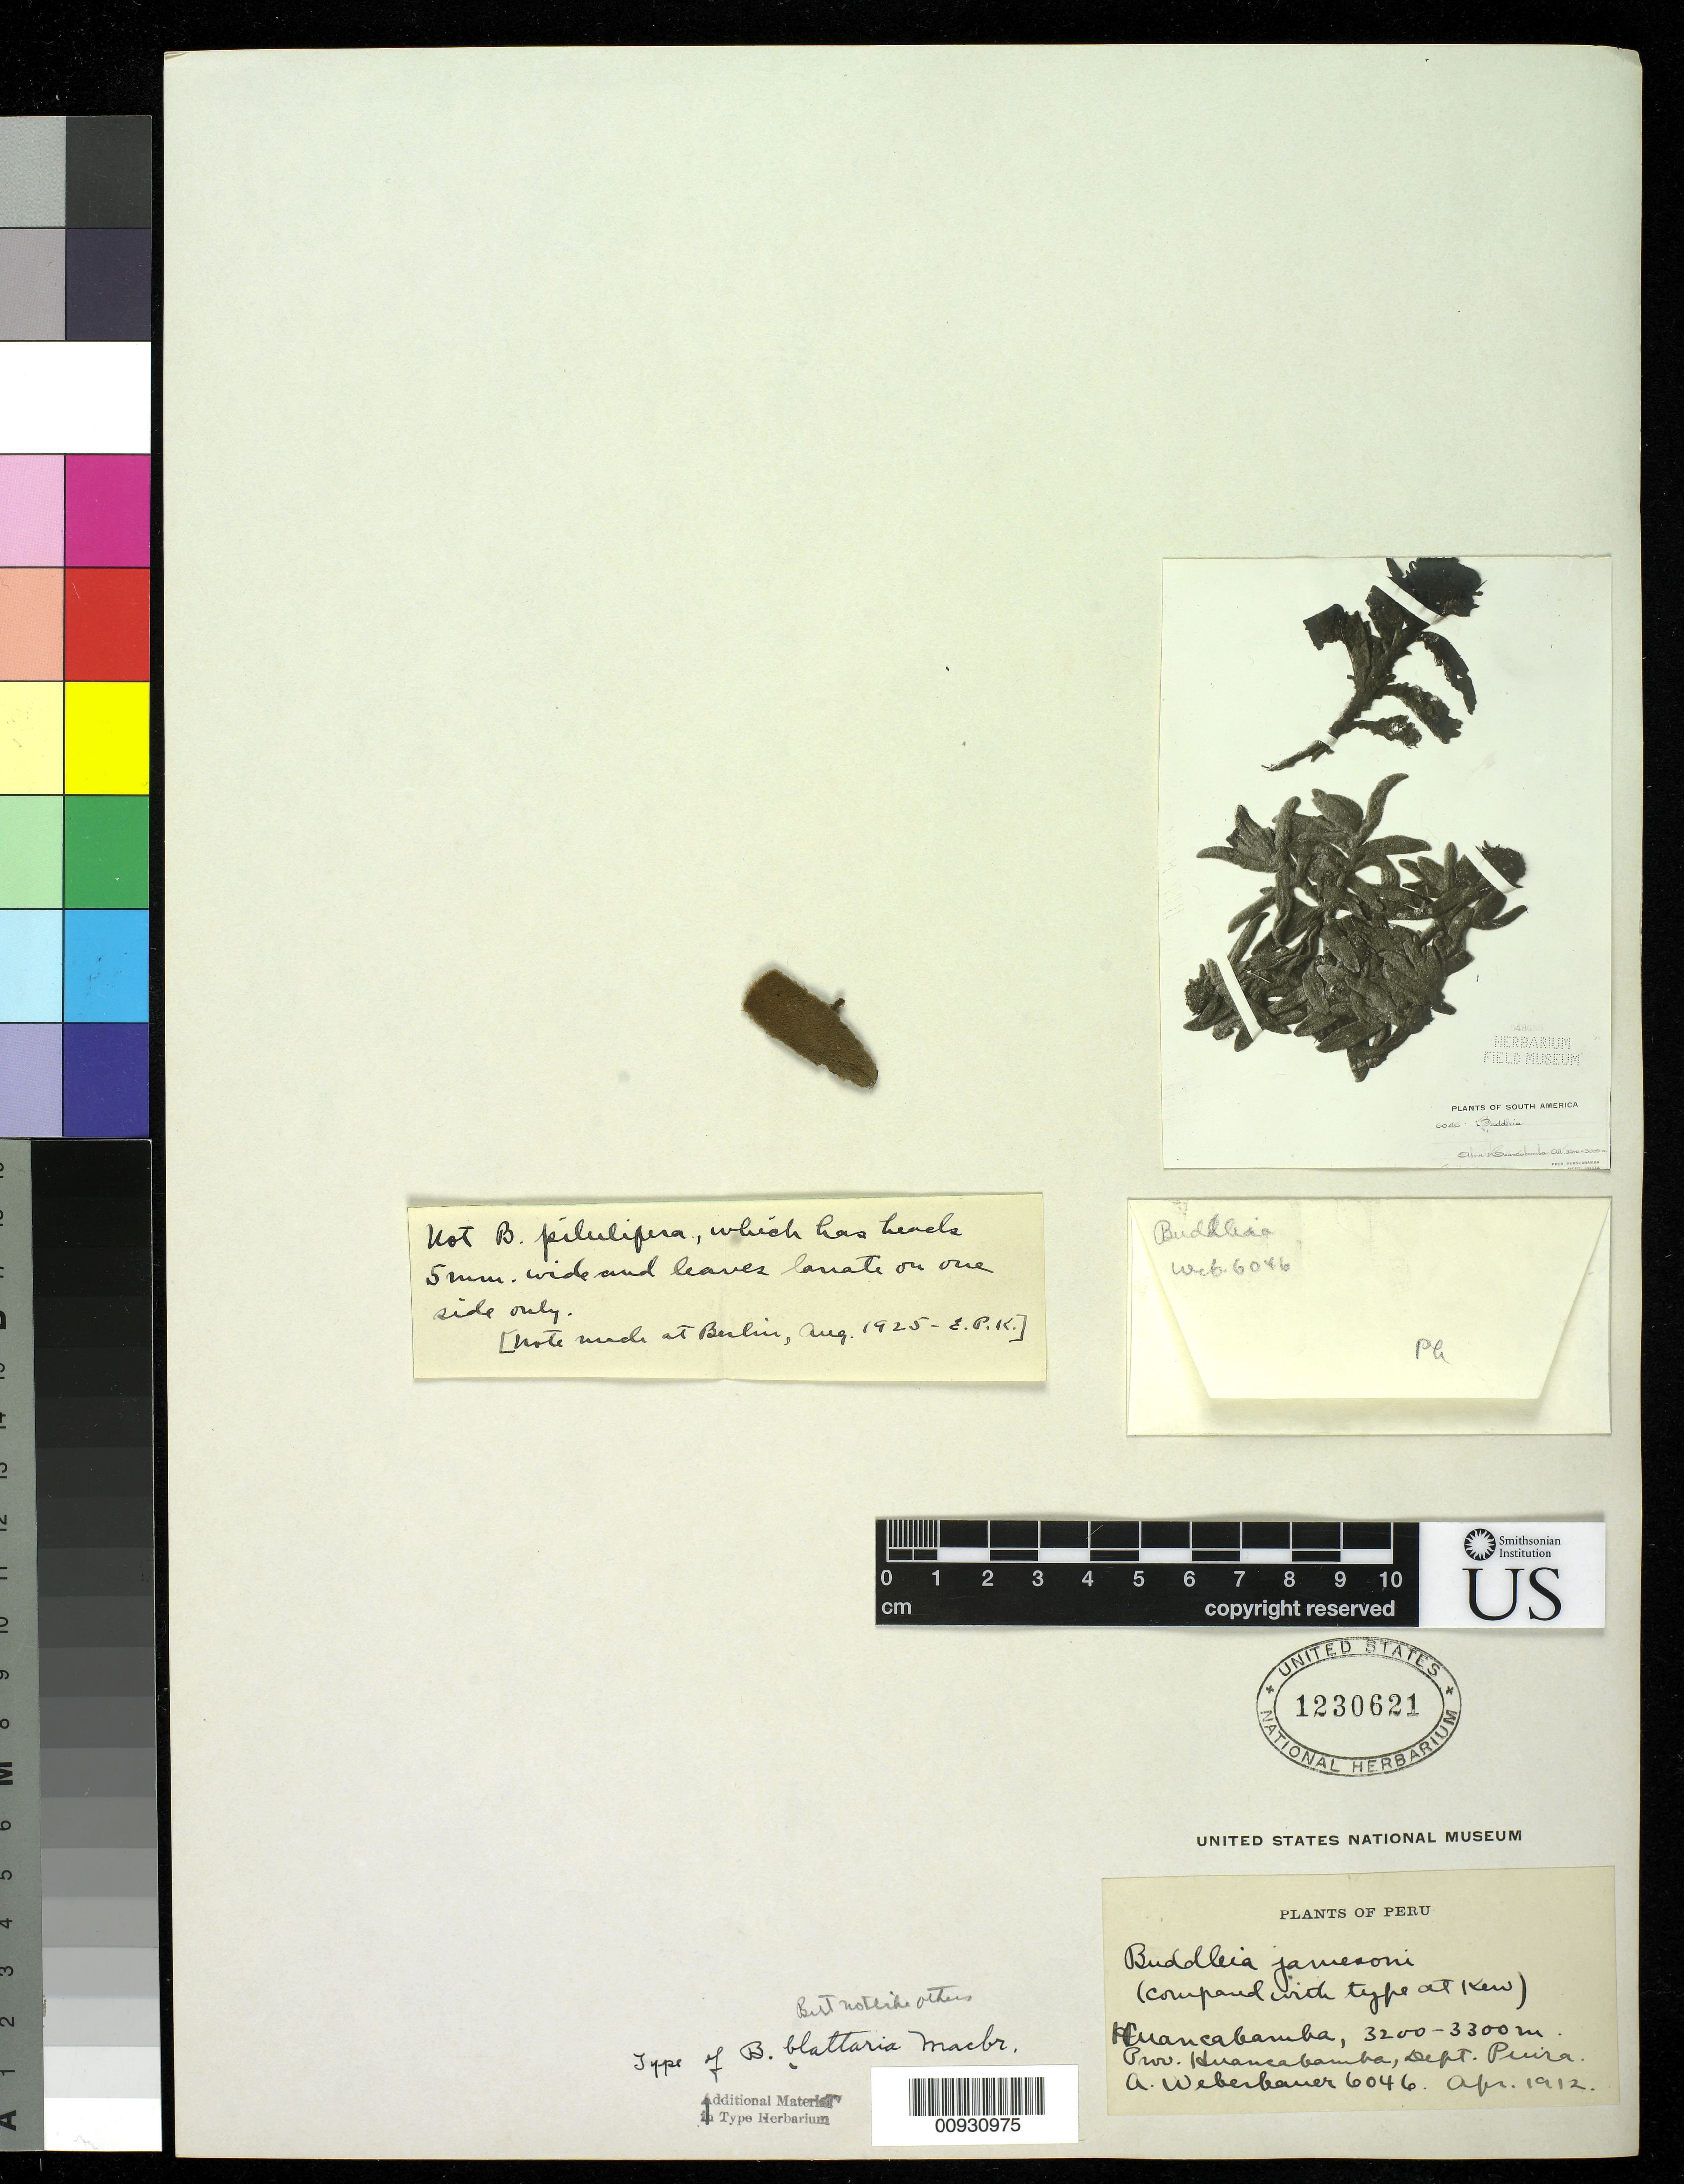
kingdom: Plantae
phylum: Tracheophyta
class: Magnoliopsida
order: Lamiales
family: Scrophulariaceae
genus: Buddleja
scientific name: Buddleja blattaria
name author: J.F. Macbr.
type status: Isotype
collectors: A. Weberbauer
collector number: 6046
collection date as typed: Apr 1912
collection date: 1912-04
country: Peru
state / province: Piura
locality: Huancabamba.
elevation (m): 3200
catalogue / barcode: US 1230621